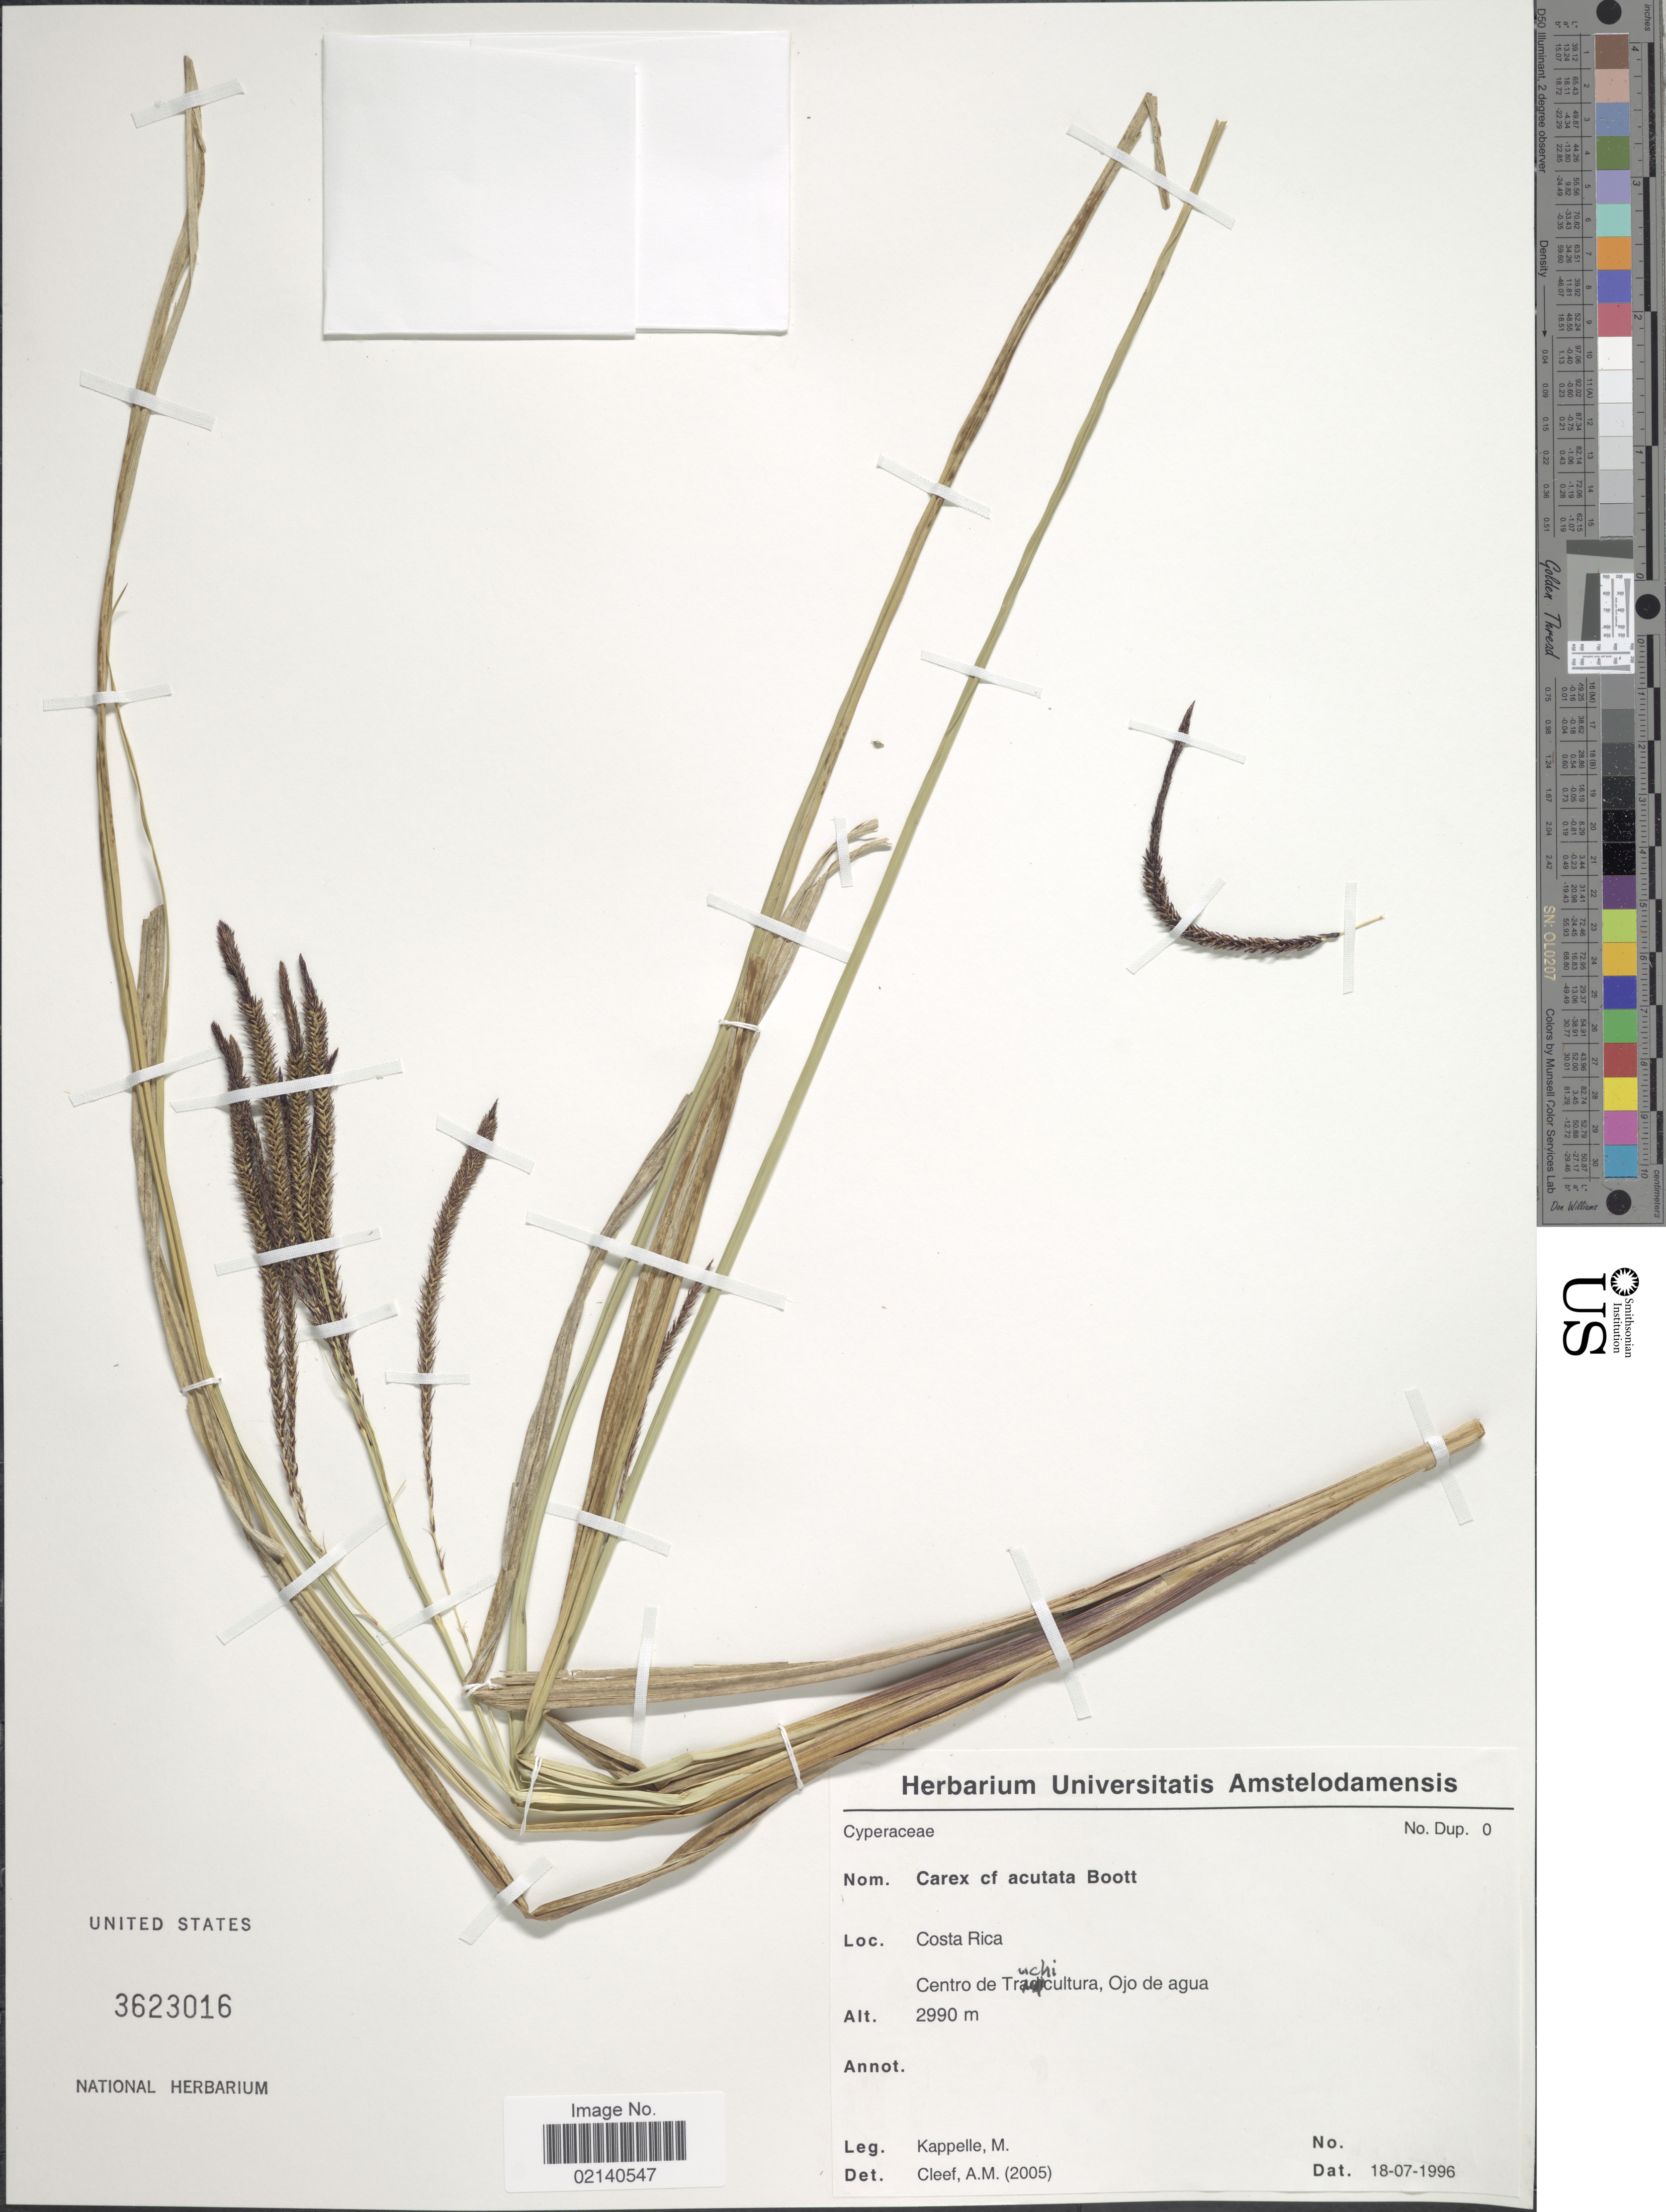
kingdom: Plantae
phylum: Tracheophyta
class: Liliopsida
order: Poales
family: Cyperaceae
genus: Carex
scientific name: Carex sp.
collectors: M. Kappelle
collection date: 1996-07-18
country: Costa Rica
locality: Centro de Truchicultura,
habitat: Ojo de agua.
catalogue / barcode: US 3623016